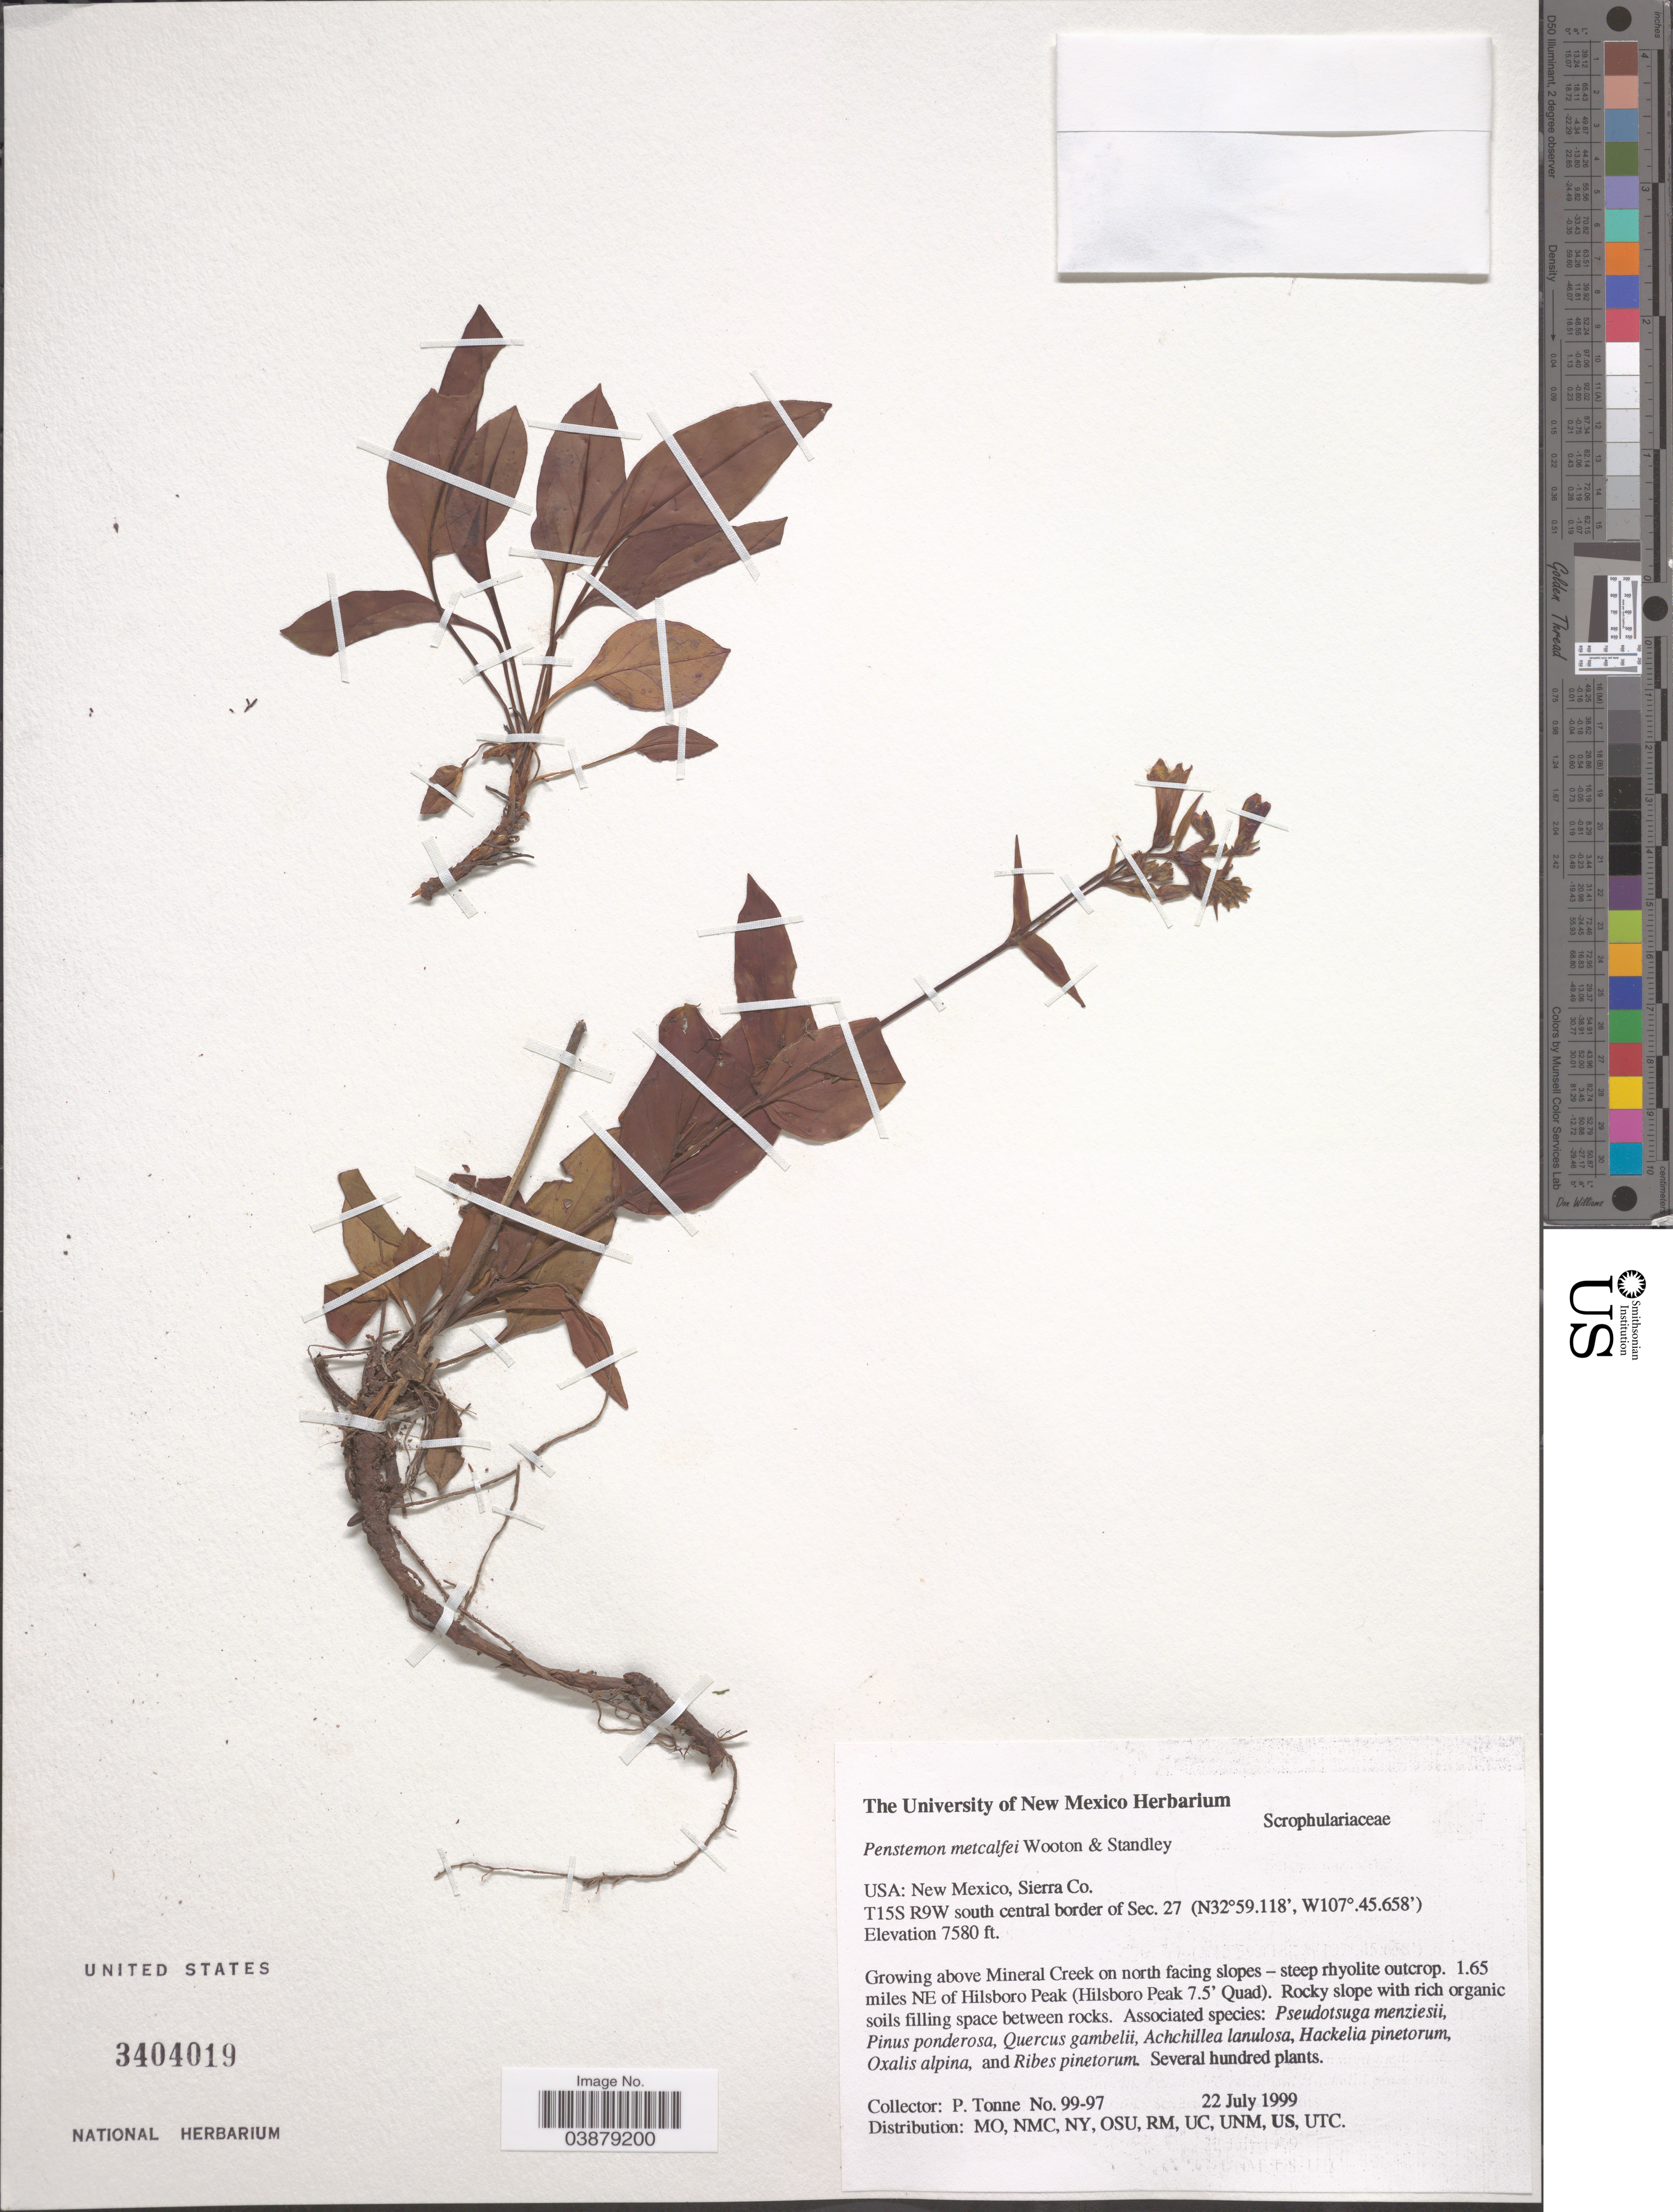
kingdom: Plantae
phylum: Tracheophyta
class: Magnoliopsida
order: Lamiales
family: Plantaginaceae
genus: Penstemon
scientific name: Penstemon whippleanus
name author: A. Gray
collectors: P. Tonne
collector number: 99-97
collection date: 1999-07-22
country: United States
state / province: New Mexico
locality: Sierra Co. T15S R9W south central border of Sec. 27, above Mineral Creek on north facing slopes - steep rhyolite outcrop. 1.65 miles NE of Hilsboro Peak (Hilsboro Peak 7.5' Quad).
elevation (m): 2310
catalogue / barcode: US 3404019